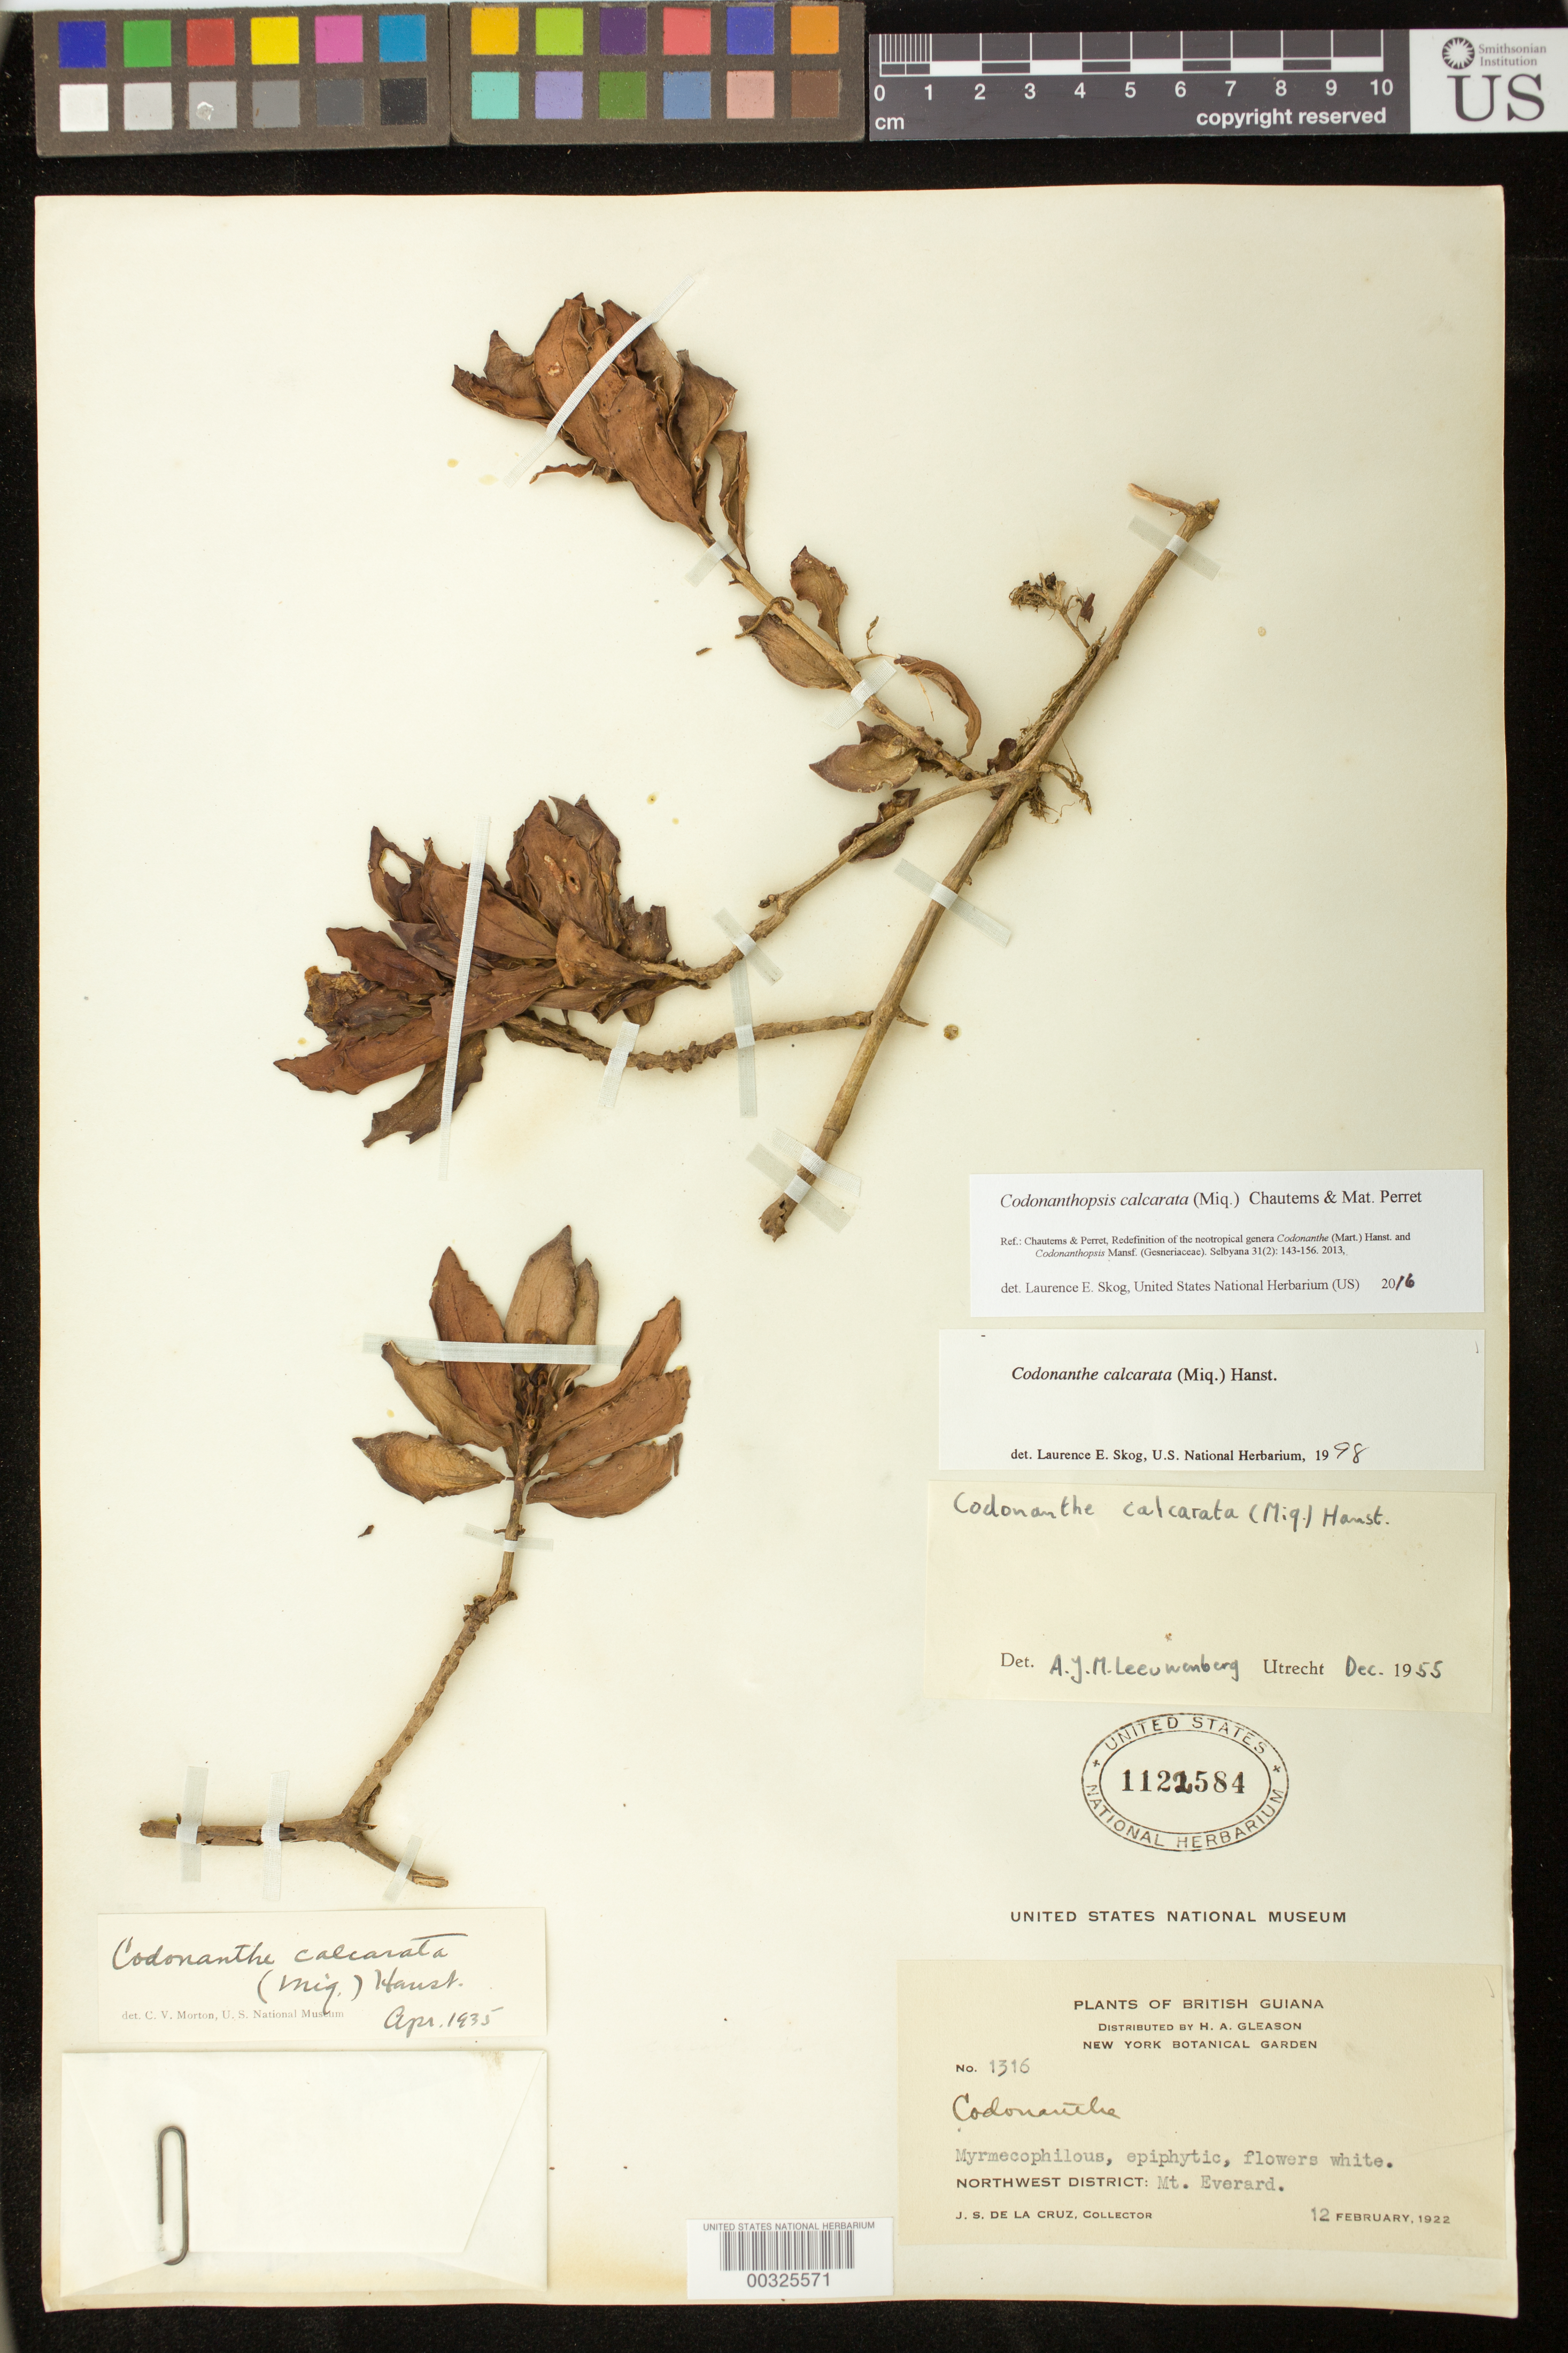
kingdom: Plantae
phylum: Tracheophyta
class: Magnoliopsida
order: Lamiales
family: Gesneriaceae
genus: Codonanthopsis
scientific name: Codonanthopsis calcarata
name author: (Miq.) Chautems & Mat.Perret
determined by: Skog, Laurence E.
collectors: J. S. de la Cruz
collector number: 1316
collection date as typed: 12 Feb 1922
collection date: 1922-02-12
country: Guyana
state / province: Barima-Waini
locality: Northwest District: Mt. Everard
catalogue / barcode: US 1122584